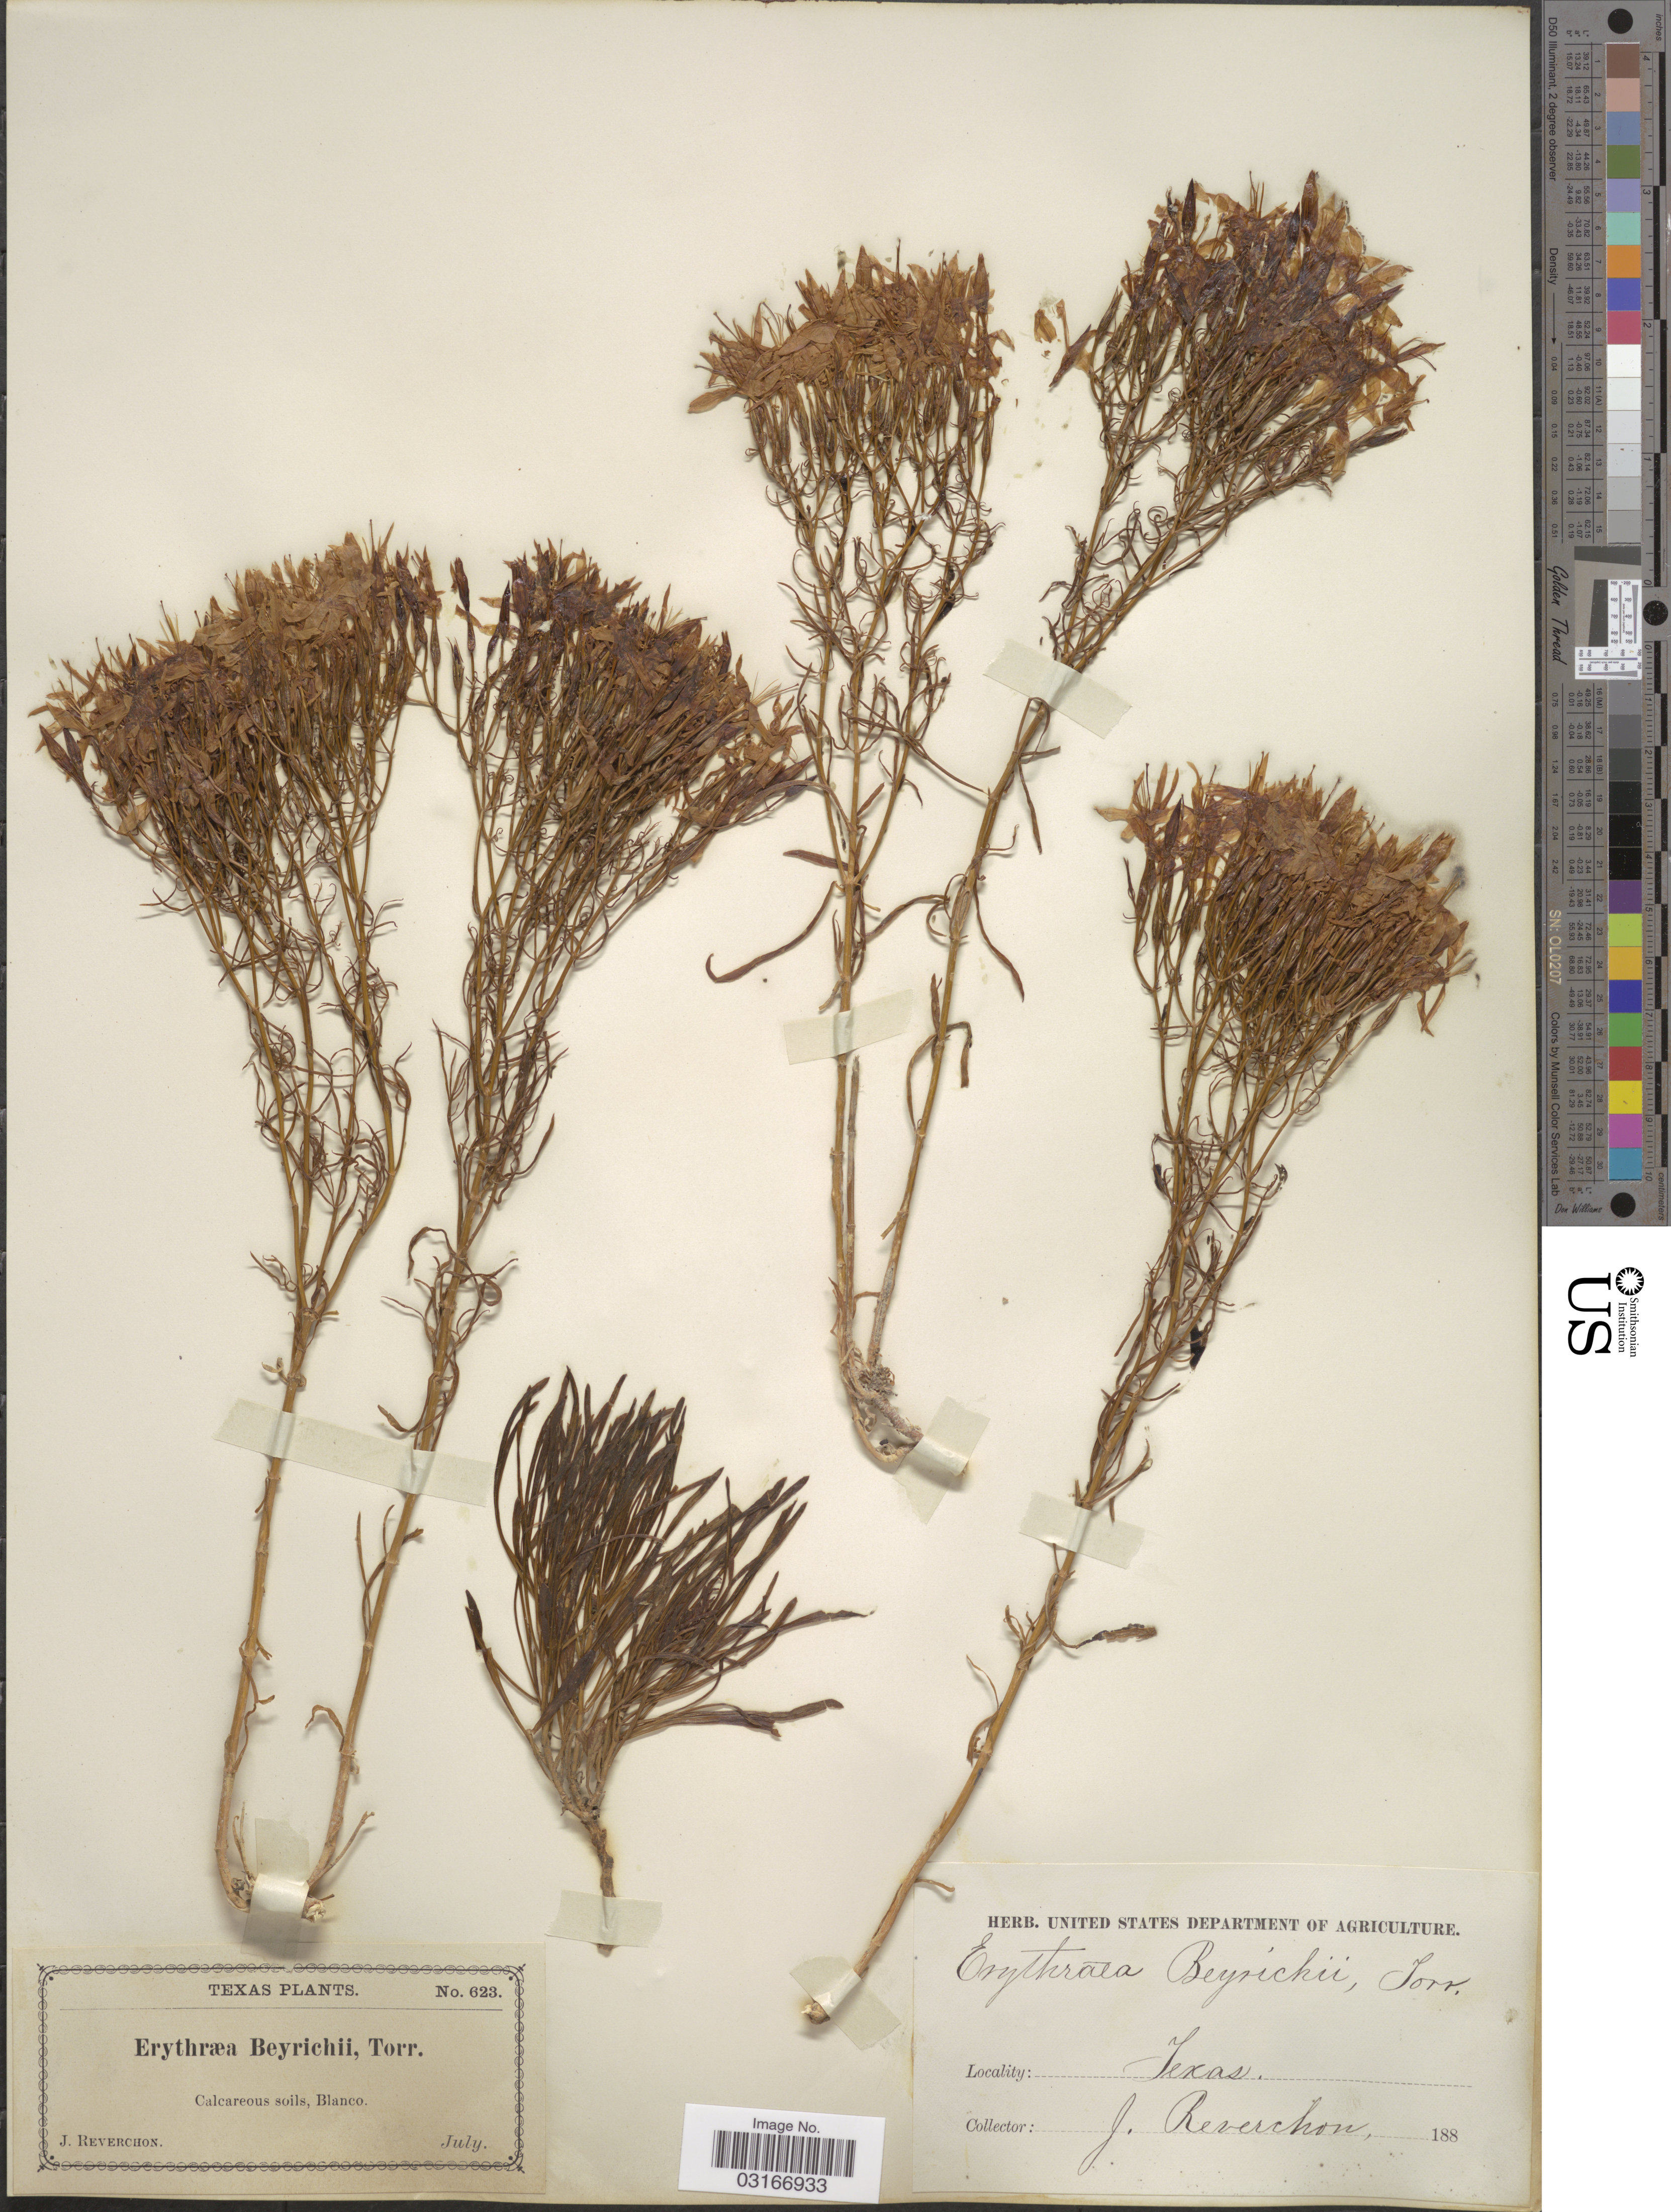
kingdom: Plantae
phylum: Tracheophyta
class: Magnoliopsida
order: Gentianales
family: Gentianaceae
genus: Centaurium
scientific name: Centaurium beyrichii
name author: (Torr.) B.L. Rob.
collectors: J. Reverchon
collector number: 623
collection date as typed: July 188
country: United States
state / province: Texas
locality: Calcareous soils, Blanco.